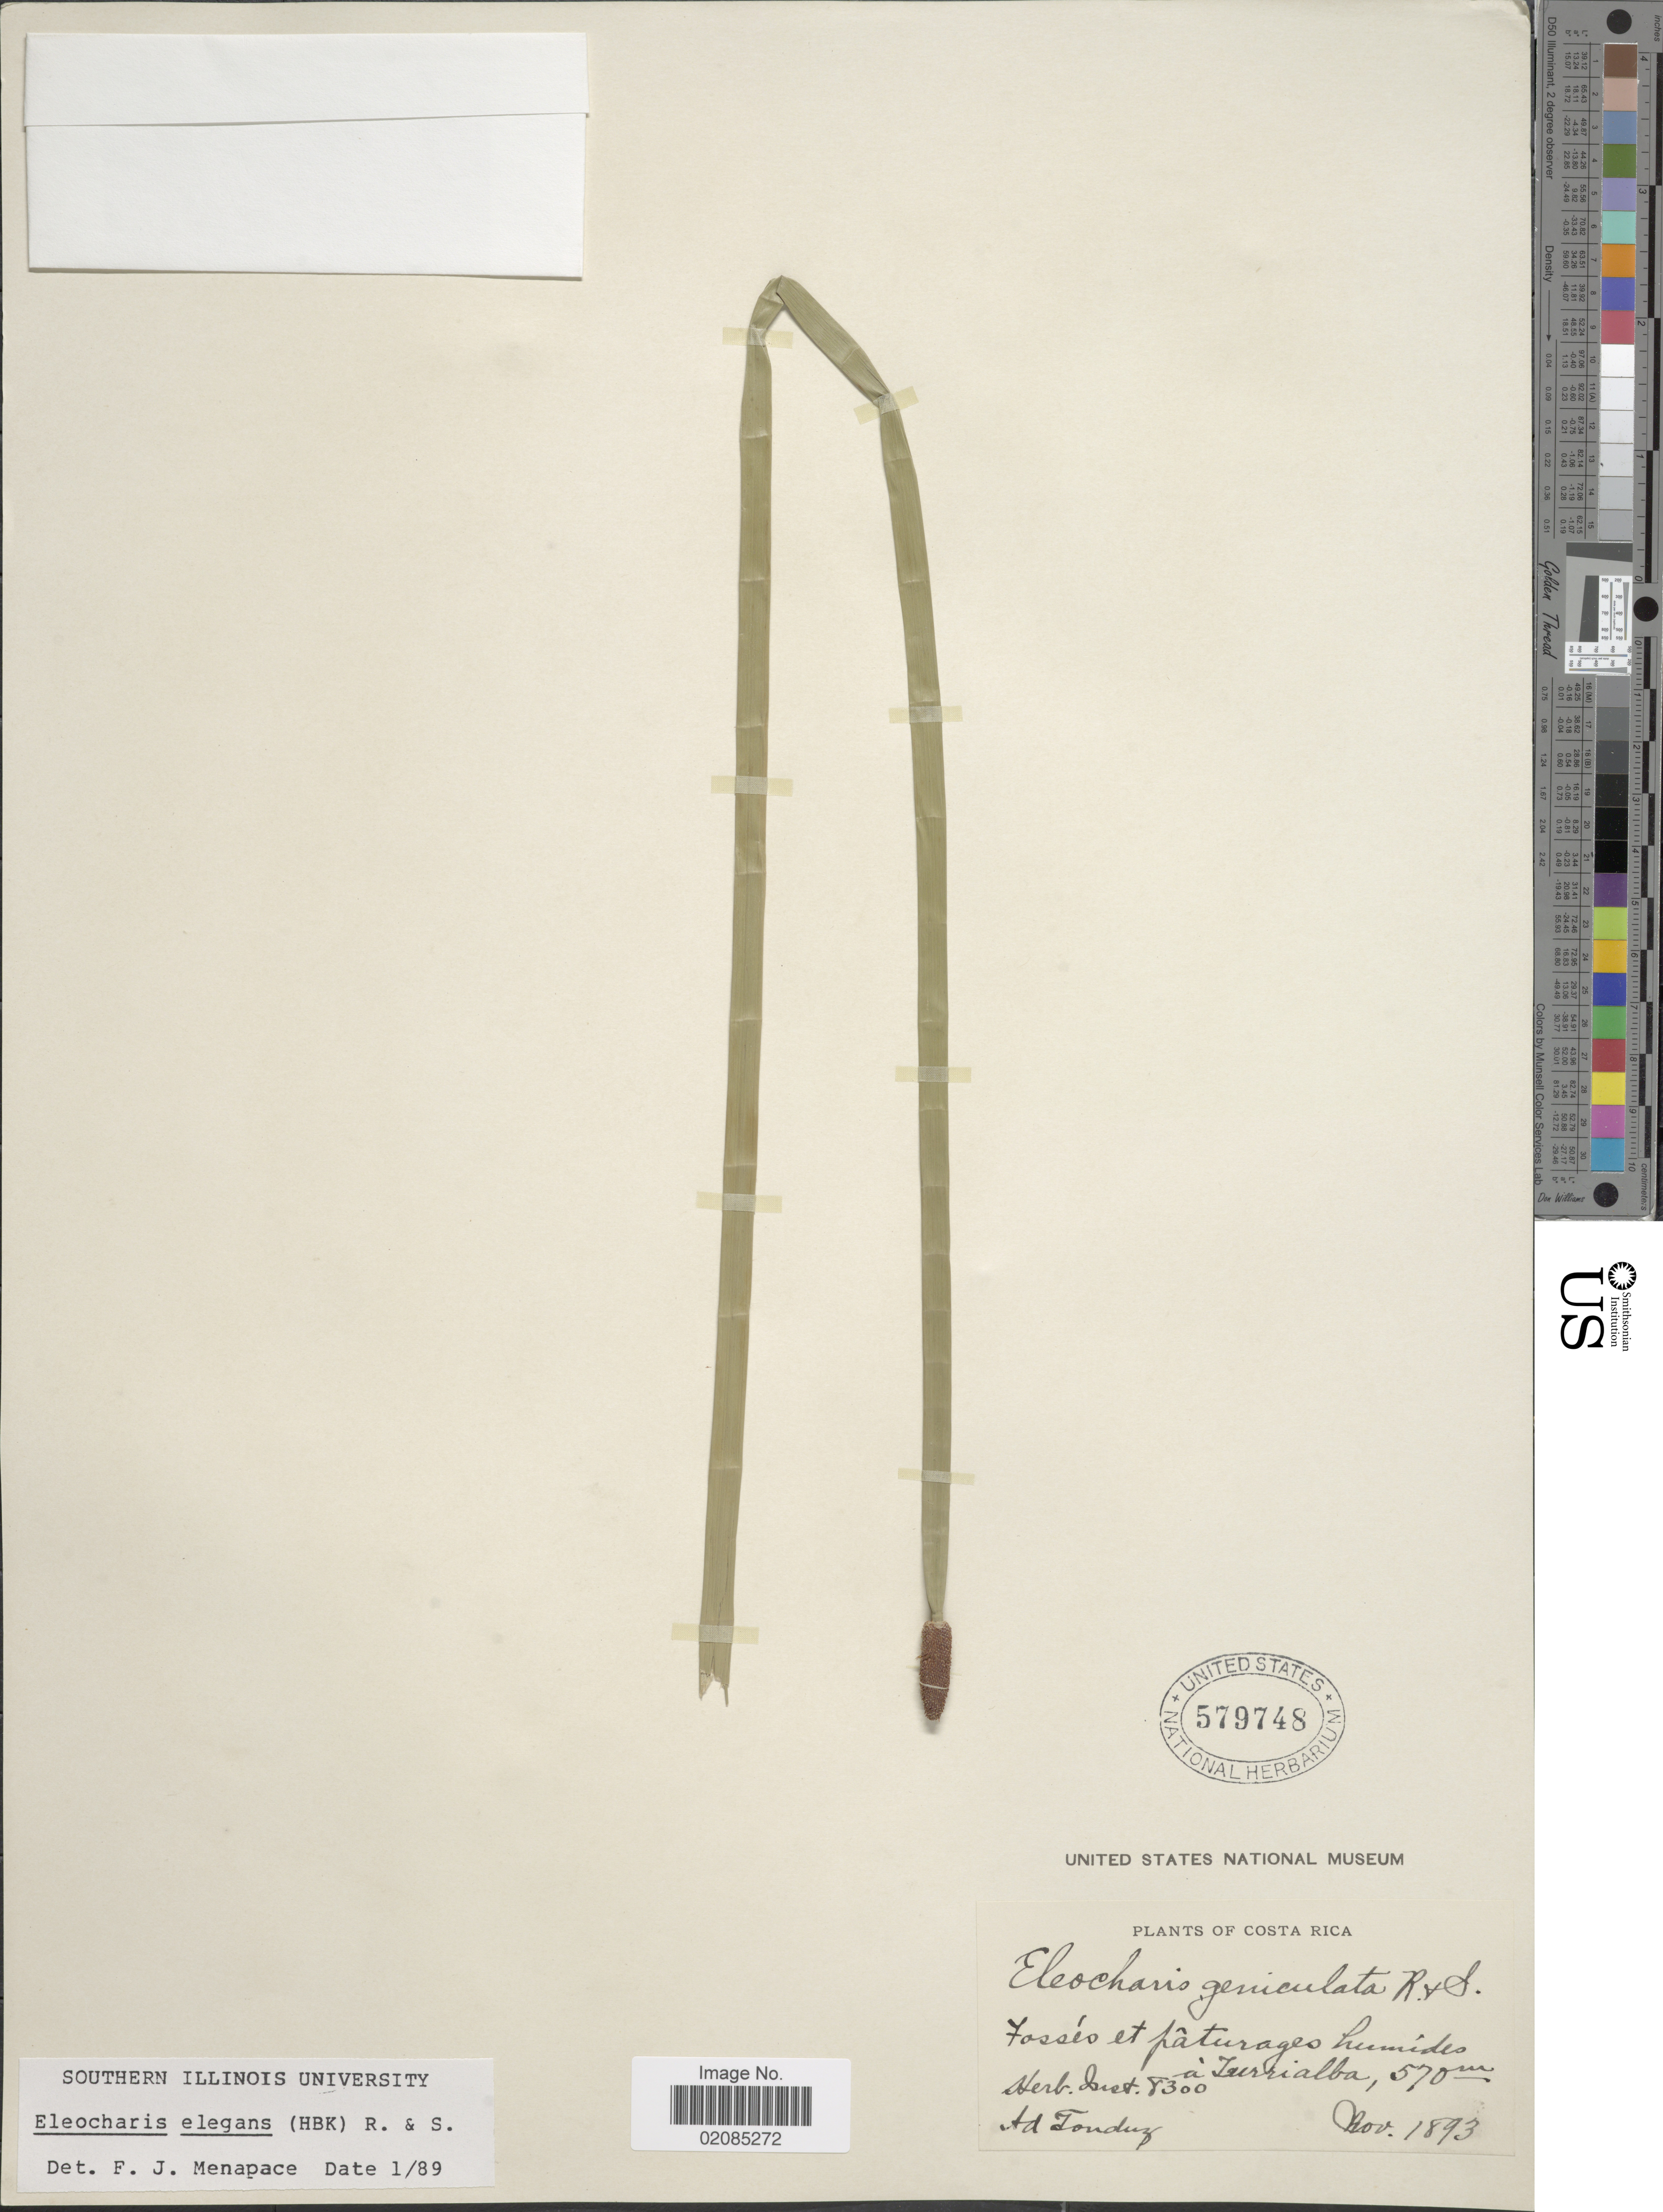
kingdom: Plantae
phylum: Tracheophyta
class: Liliopsida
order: Poales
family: Cyperaceae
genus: Eleocharis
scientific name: Eleocharis elegans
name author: (Kunth) Roem. & Schult.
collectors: A. Tonduz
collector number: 8300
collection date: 1893-11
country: Costa Rica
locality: Fosses et paturages humides a Turialba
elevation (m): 570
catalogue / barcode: US 579748